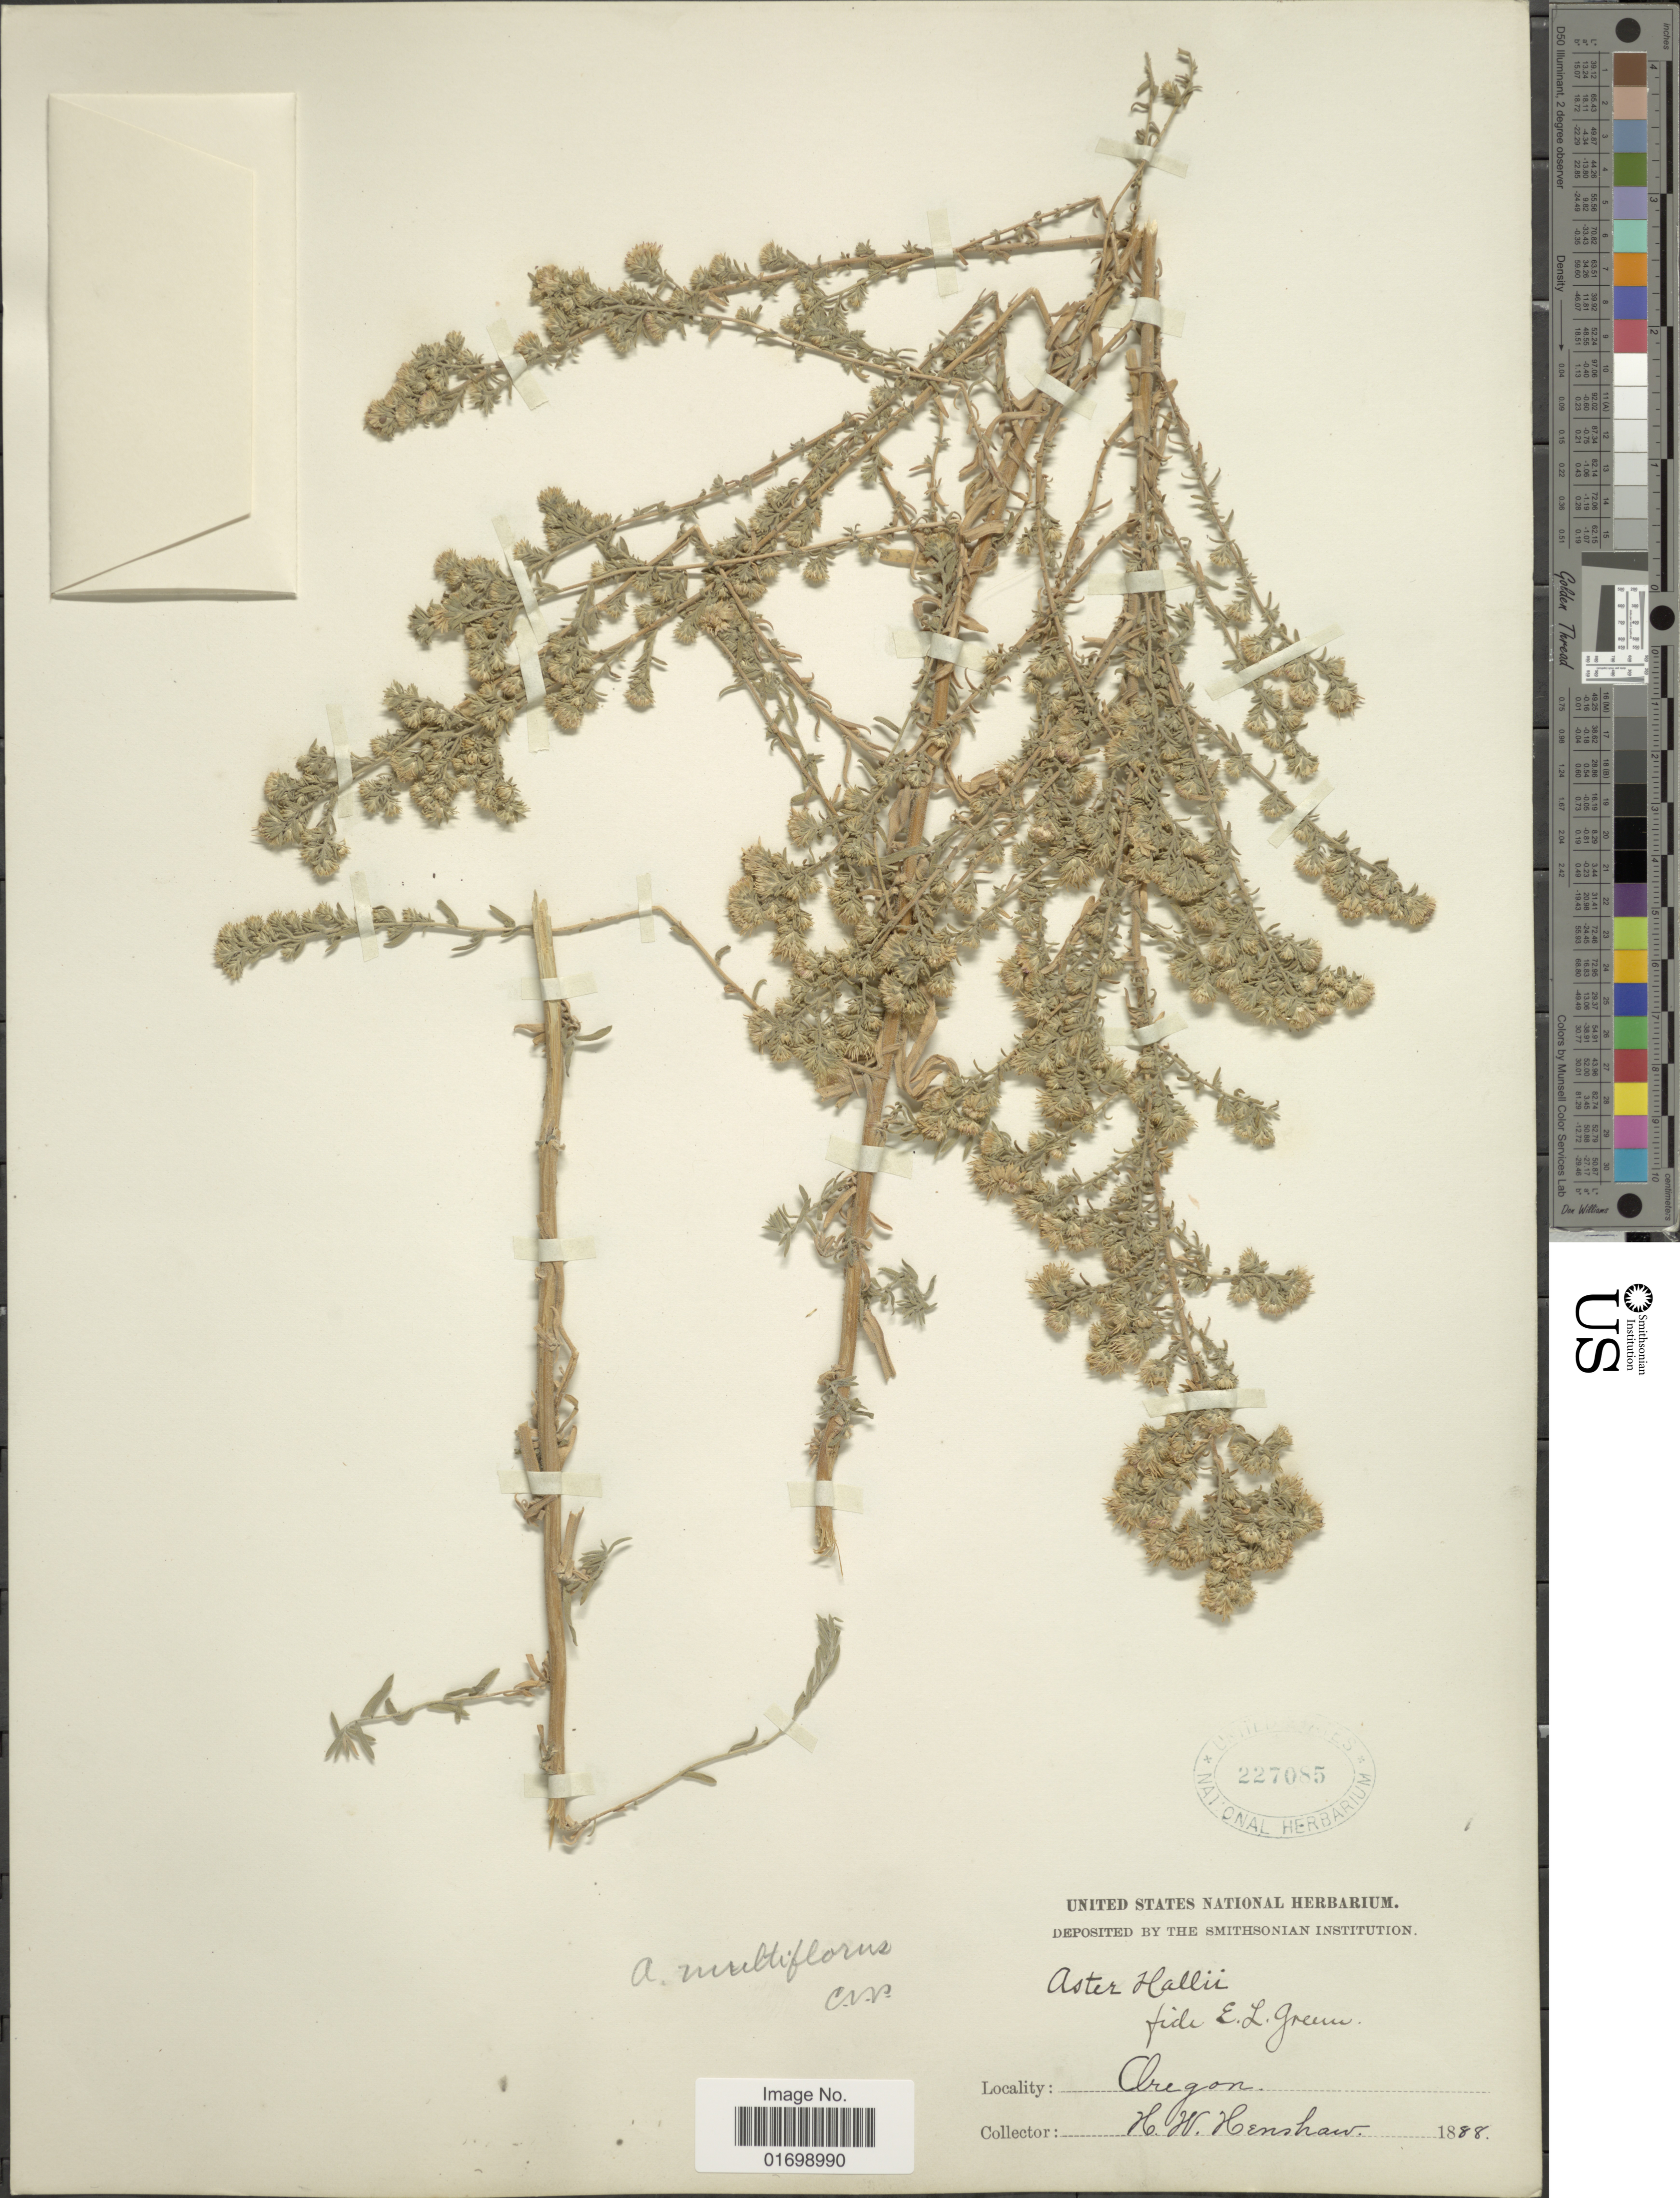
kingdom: Plantae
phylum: Tracheophyta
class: Magnoliopsida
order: Asterales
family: Asteraceae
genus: Symphyotrichum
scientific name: Symphyotrichum ericoides var. prostratum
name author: (Kuntze) G.L. Nesom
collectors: H. Henshaw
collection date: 1888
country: United States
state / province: Oregon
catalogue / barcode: US 227085